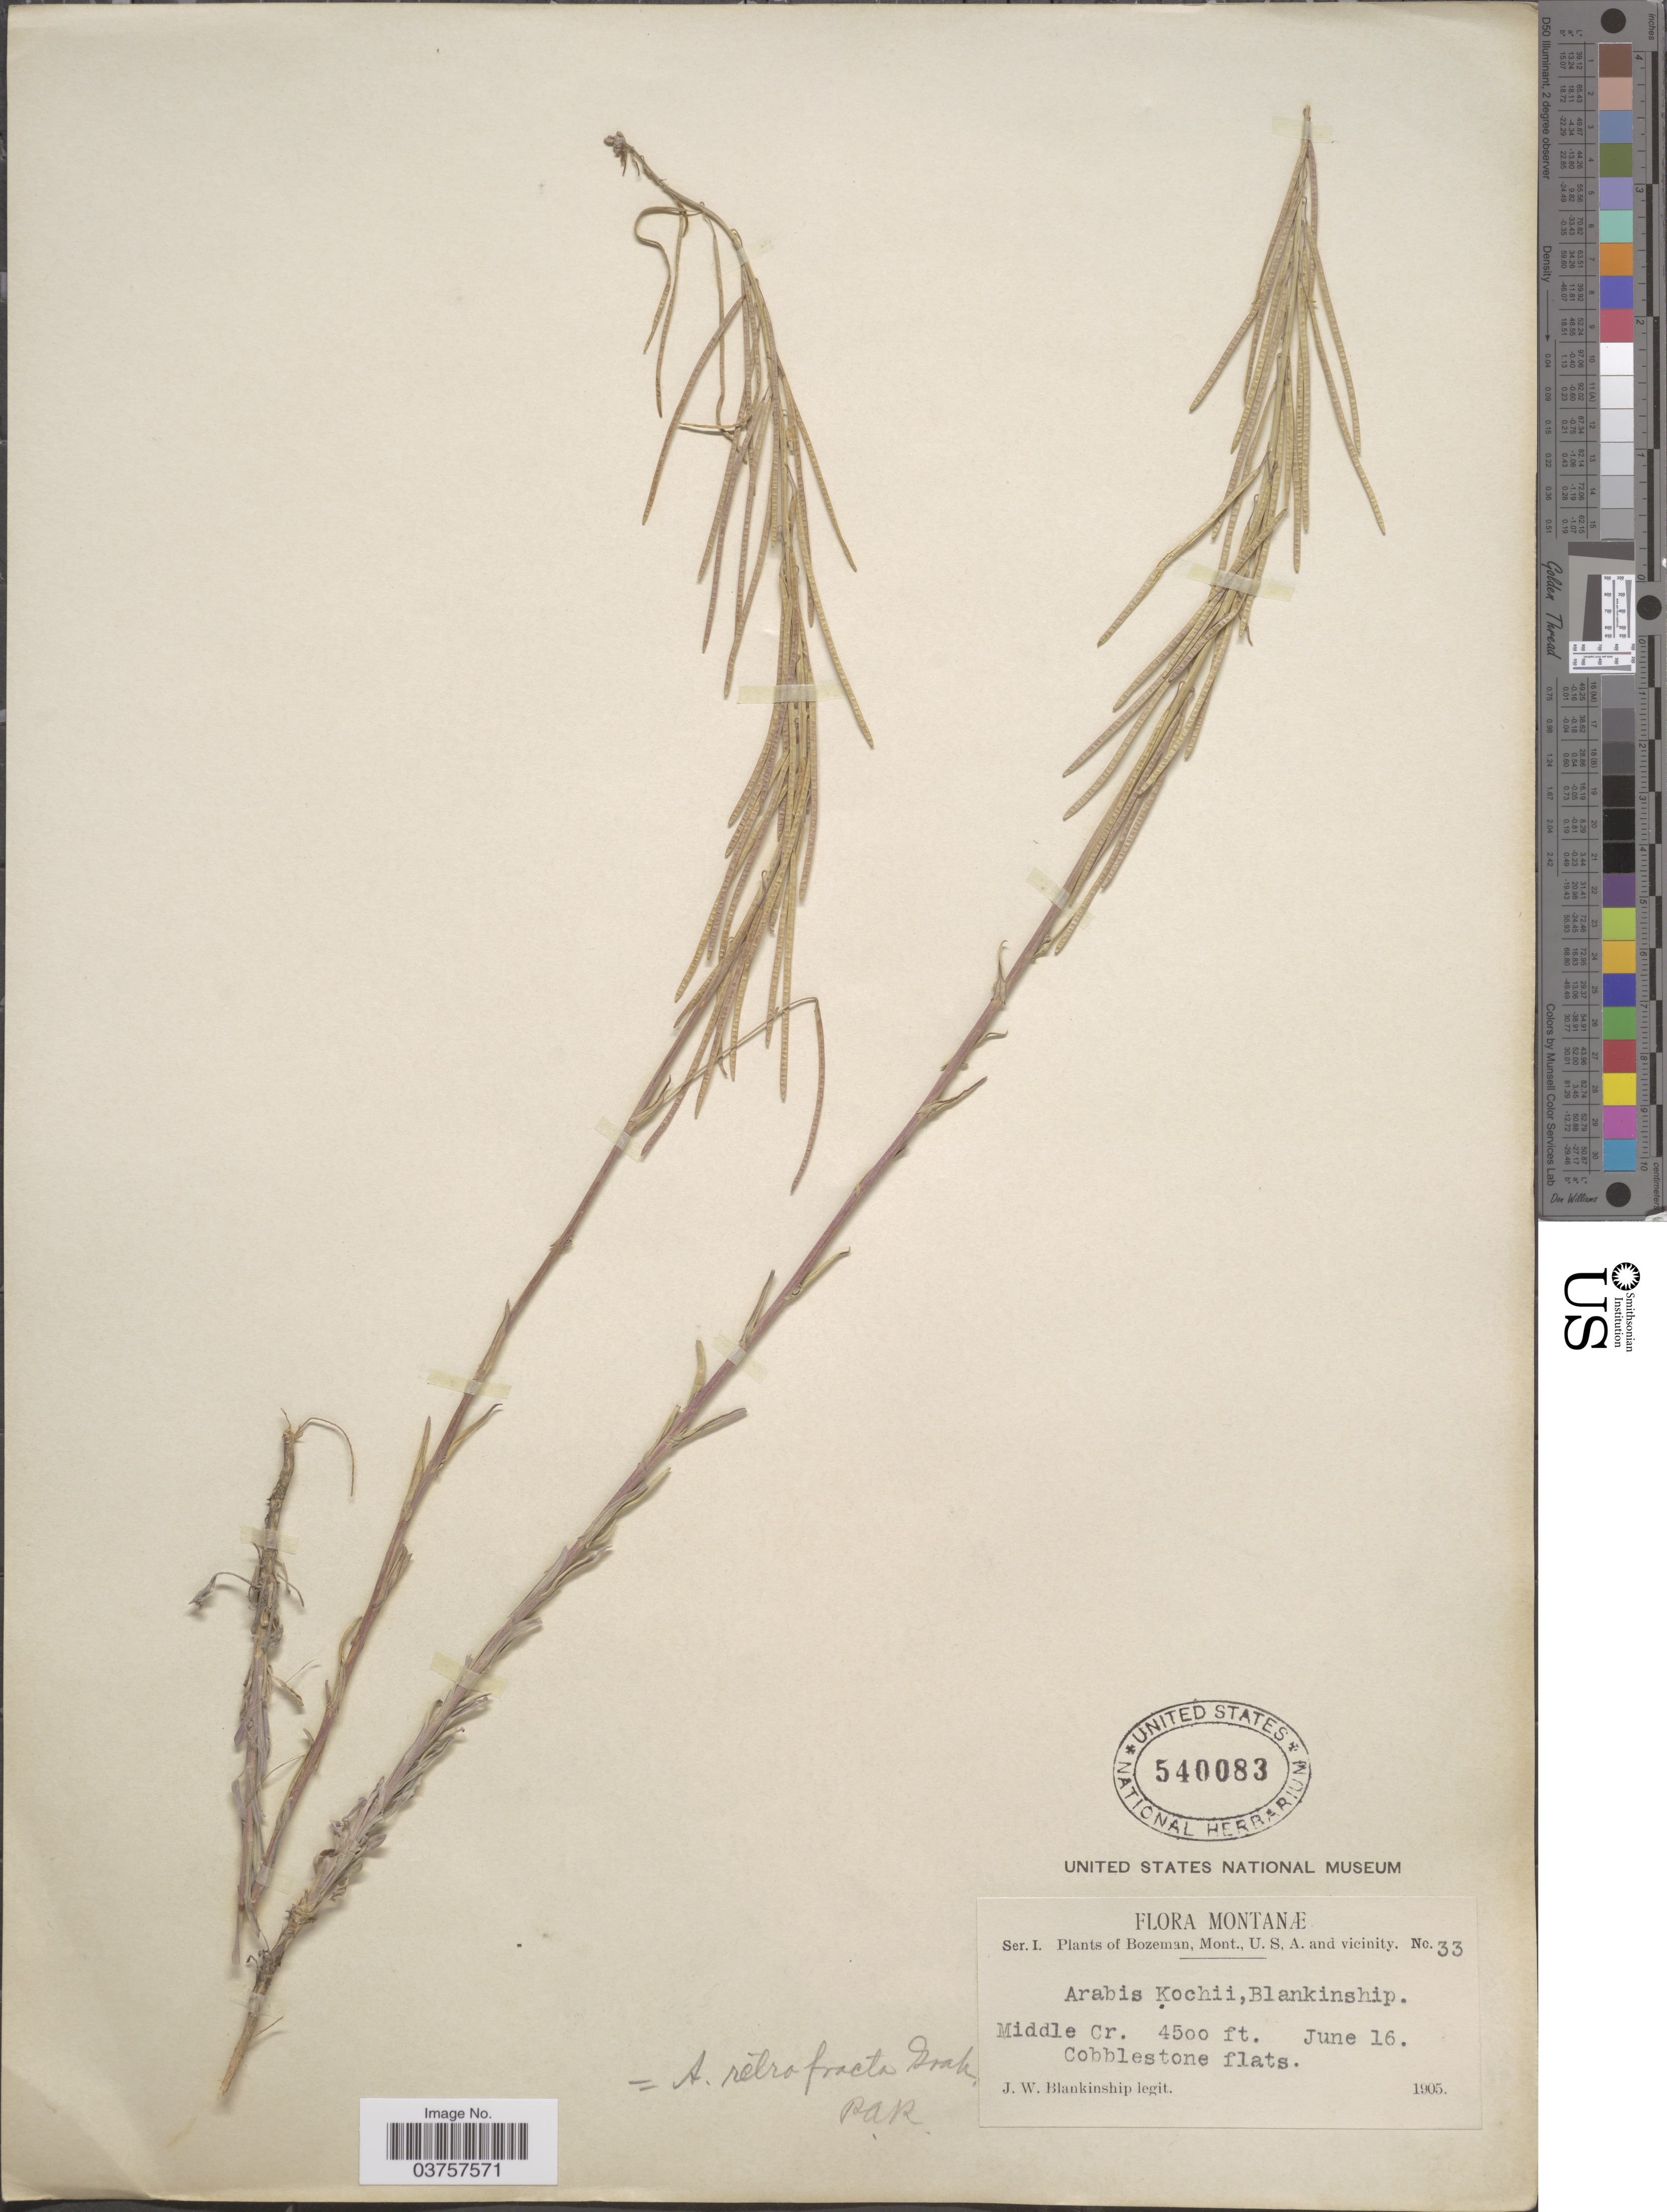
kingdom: Plantae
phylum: Tracheophyta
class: Magnoliopsida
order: Brassicales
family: Brassicaceae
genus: Arabis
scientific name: Arabis holboellii var. retrofracta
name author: Rydb.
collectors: J. W. Blankinship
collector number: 33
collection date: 1905-06-16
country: United States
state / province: Montana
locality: Bozeman, U.S.A. and vicinity. Middle Cr.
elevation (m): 1372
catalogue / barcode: US 540083